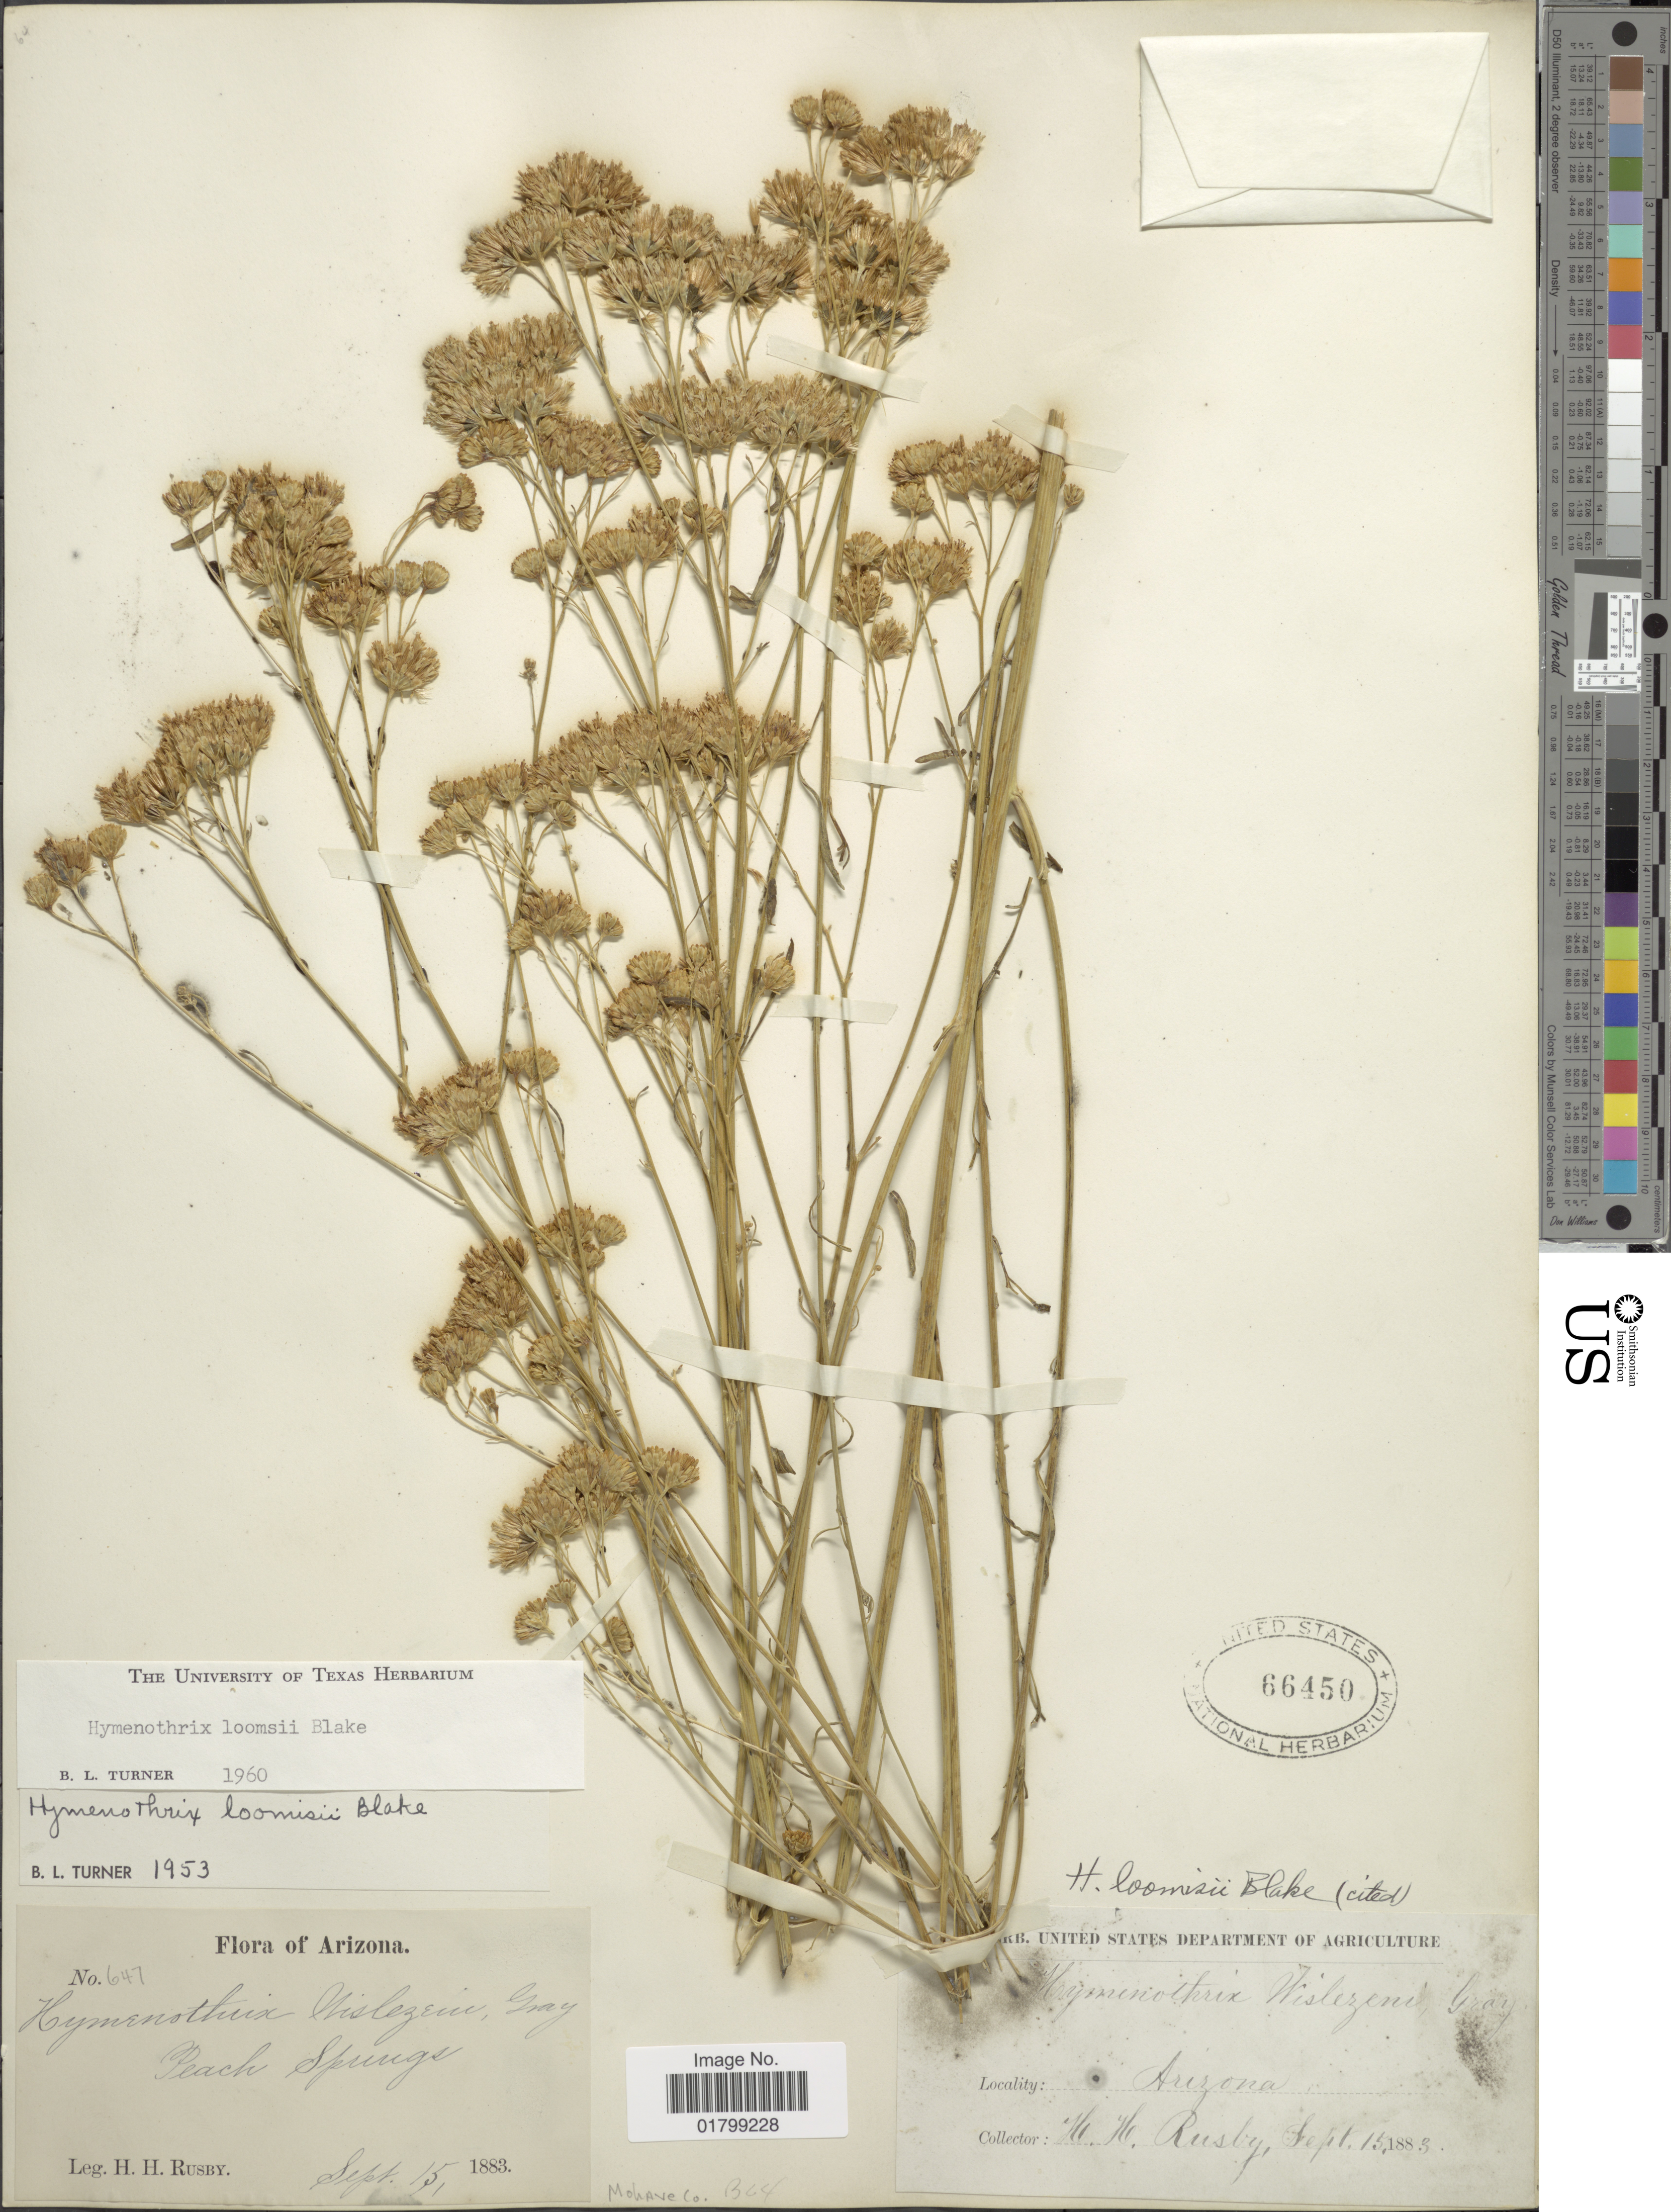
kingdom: Plantae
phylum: Tracheophyta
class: Magnoliopsida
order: Asterales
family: Asteraceae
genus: Hymenothrix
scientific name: Hymenothrix loomisii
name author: S.F. Blake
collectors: H. H. Rusby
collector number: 647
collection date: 1883-09-15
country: United States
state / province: Arizona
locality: Peach Springs, Mohave Co,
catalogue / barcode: US 66450